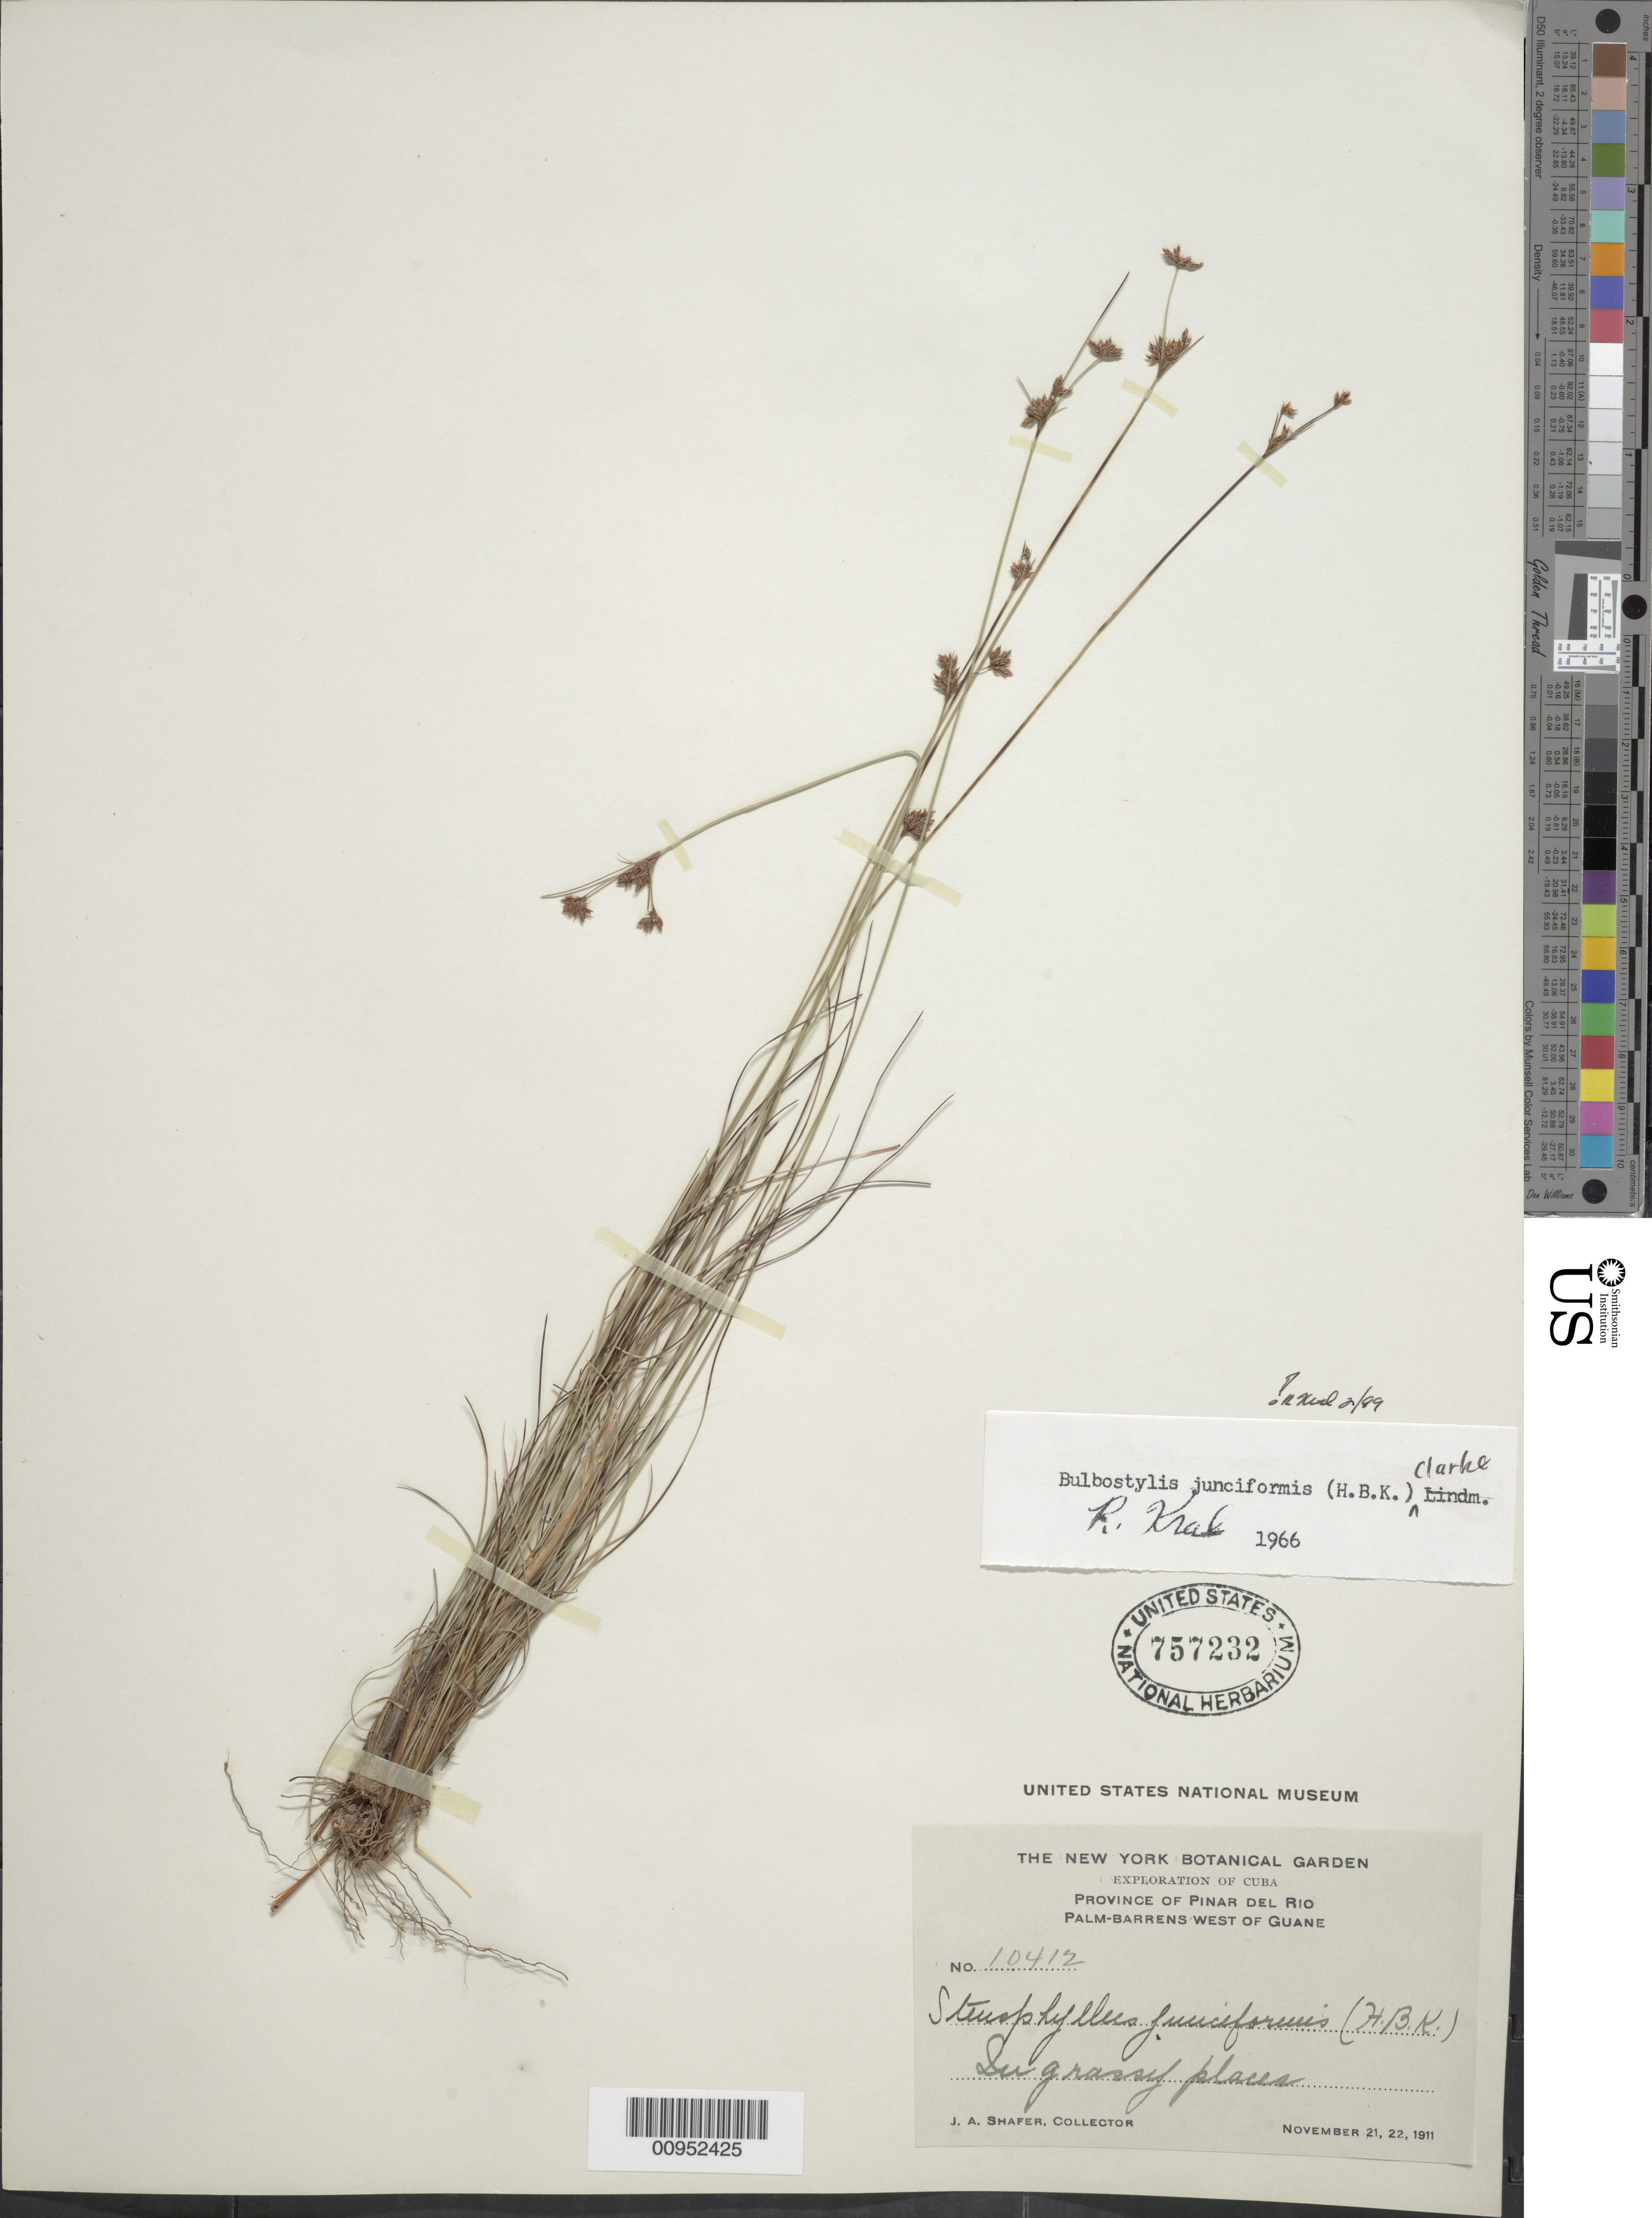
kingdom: Plantae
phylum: Tracheophyta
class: Liliopsida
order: Poales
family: Cyperaceae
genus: Bulbostylis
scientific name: Bulbostylis junciformis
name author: (Kunth) C.B. Clarke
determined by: Kral, Robert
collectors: J. A. Shafer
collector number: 10412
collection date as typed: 21 Nov 1911 to 22 Nov 1911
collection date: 1911-11-21/1911-11-22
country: Cuba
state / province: Pinar del Rio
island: Cuba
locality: Palm-barrens W of Guane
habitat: In grassy places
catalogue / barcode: US 757232